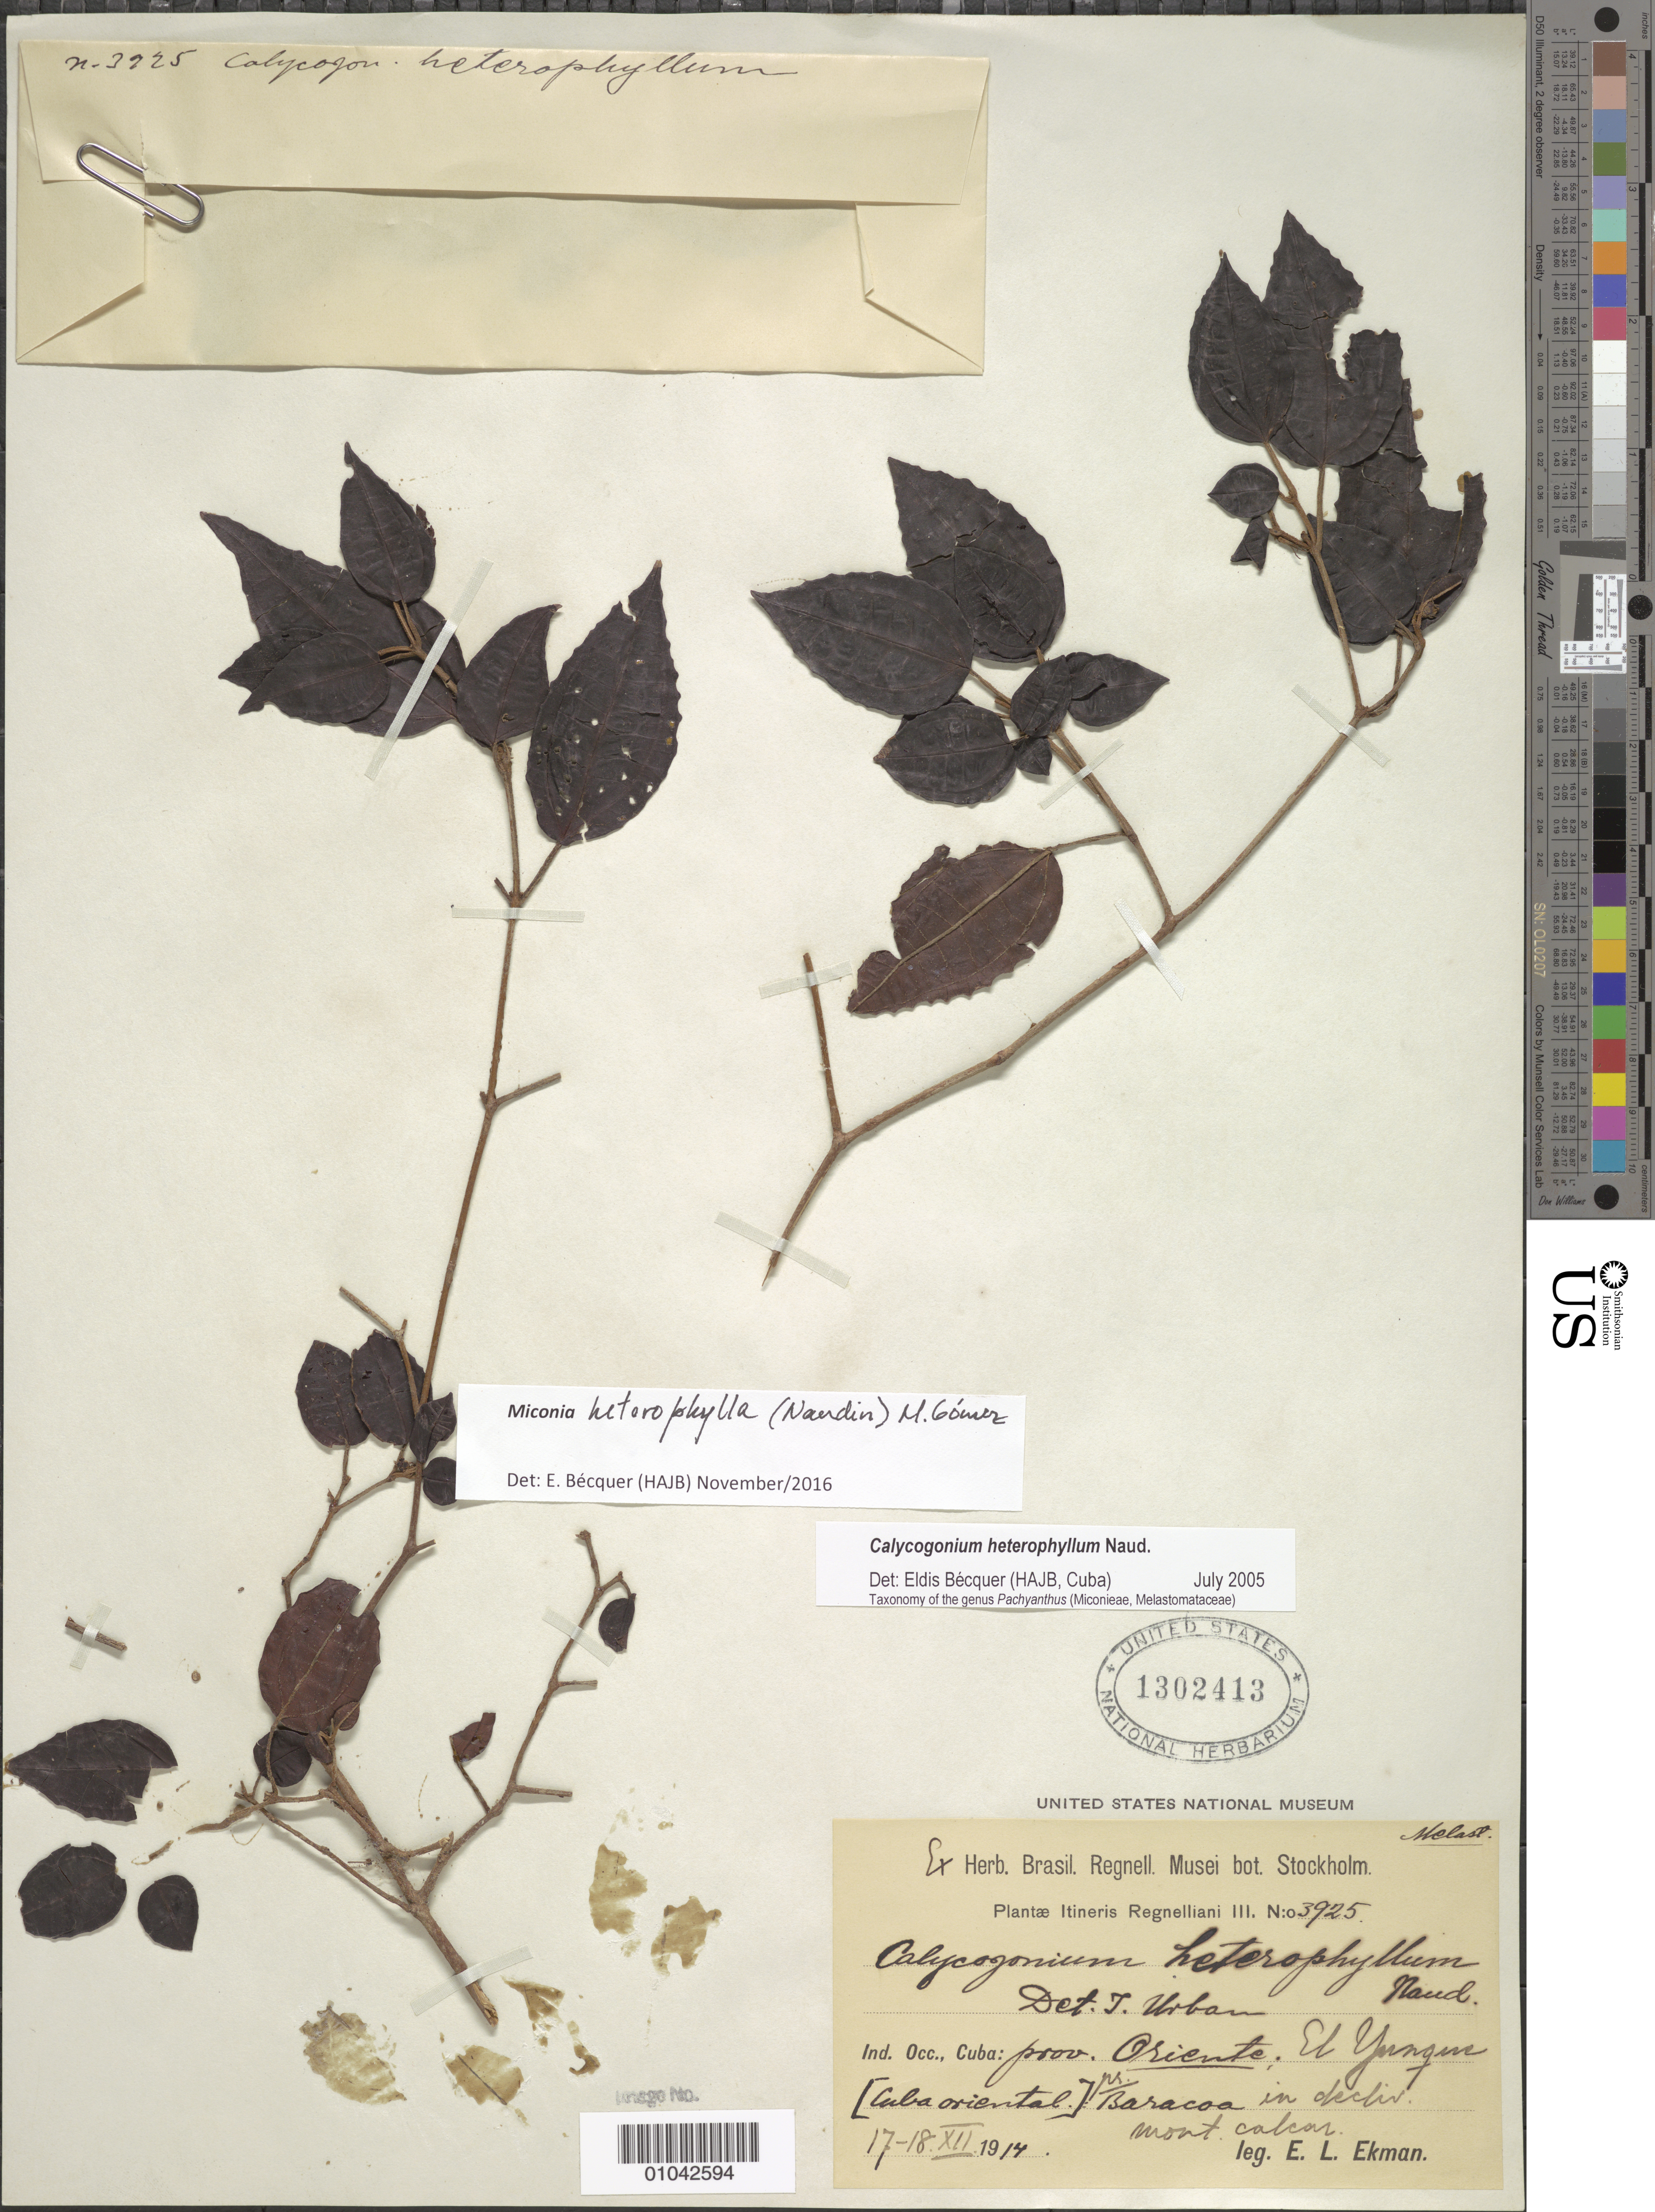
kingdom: Plantae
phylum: Tracheophyta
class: Magnoliopsida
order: Myrtales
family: Melastomataceae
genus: Miconia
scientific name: Miconia heterophylla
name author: M. Gómez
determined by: Bécquer Granados, E. R., (HAJB)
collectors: E. L. Ekman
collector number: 3925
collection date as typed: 17 Dec 1914 to 18 Dec 1914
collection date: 1914-12-17/1914-12-18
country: Cuba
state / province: Guantanamo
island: Cuba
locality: El Yunque, Baracoa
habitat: In decliv. mont. calcar.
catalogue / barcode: US 1302413